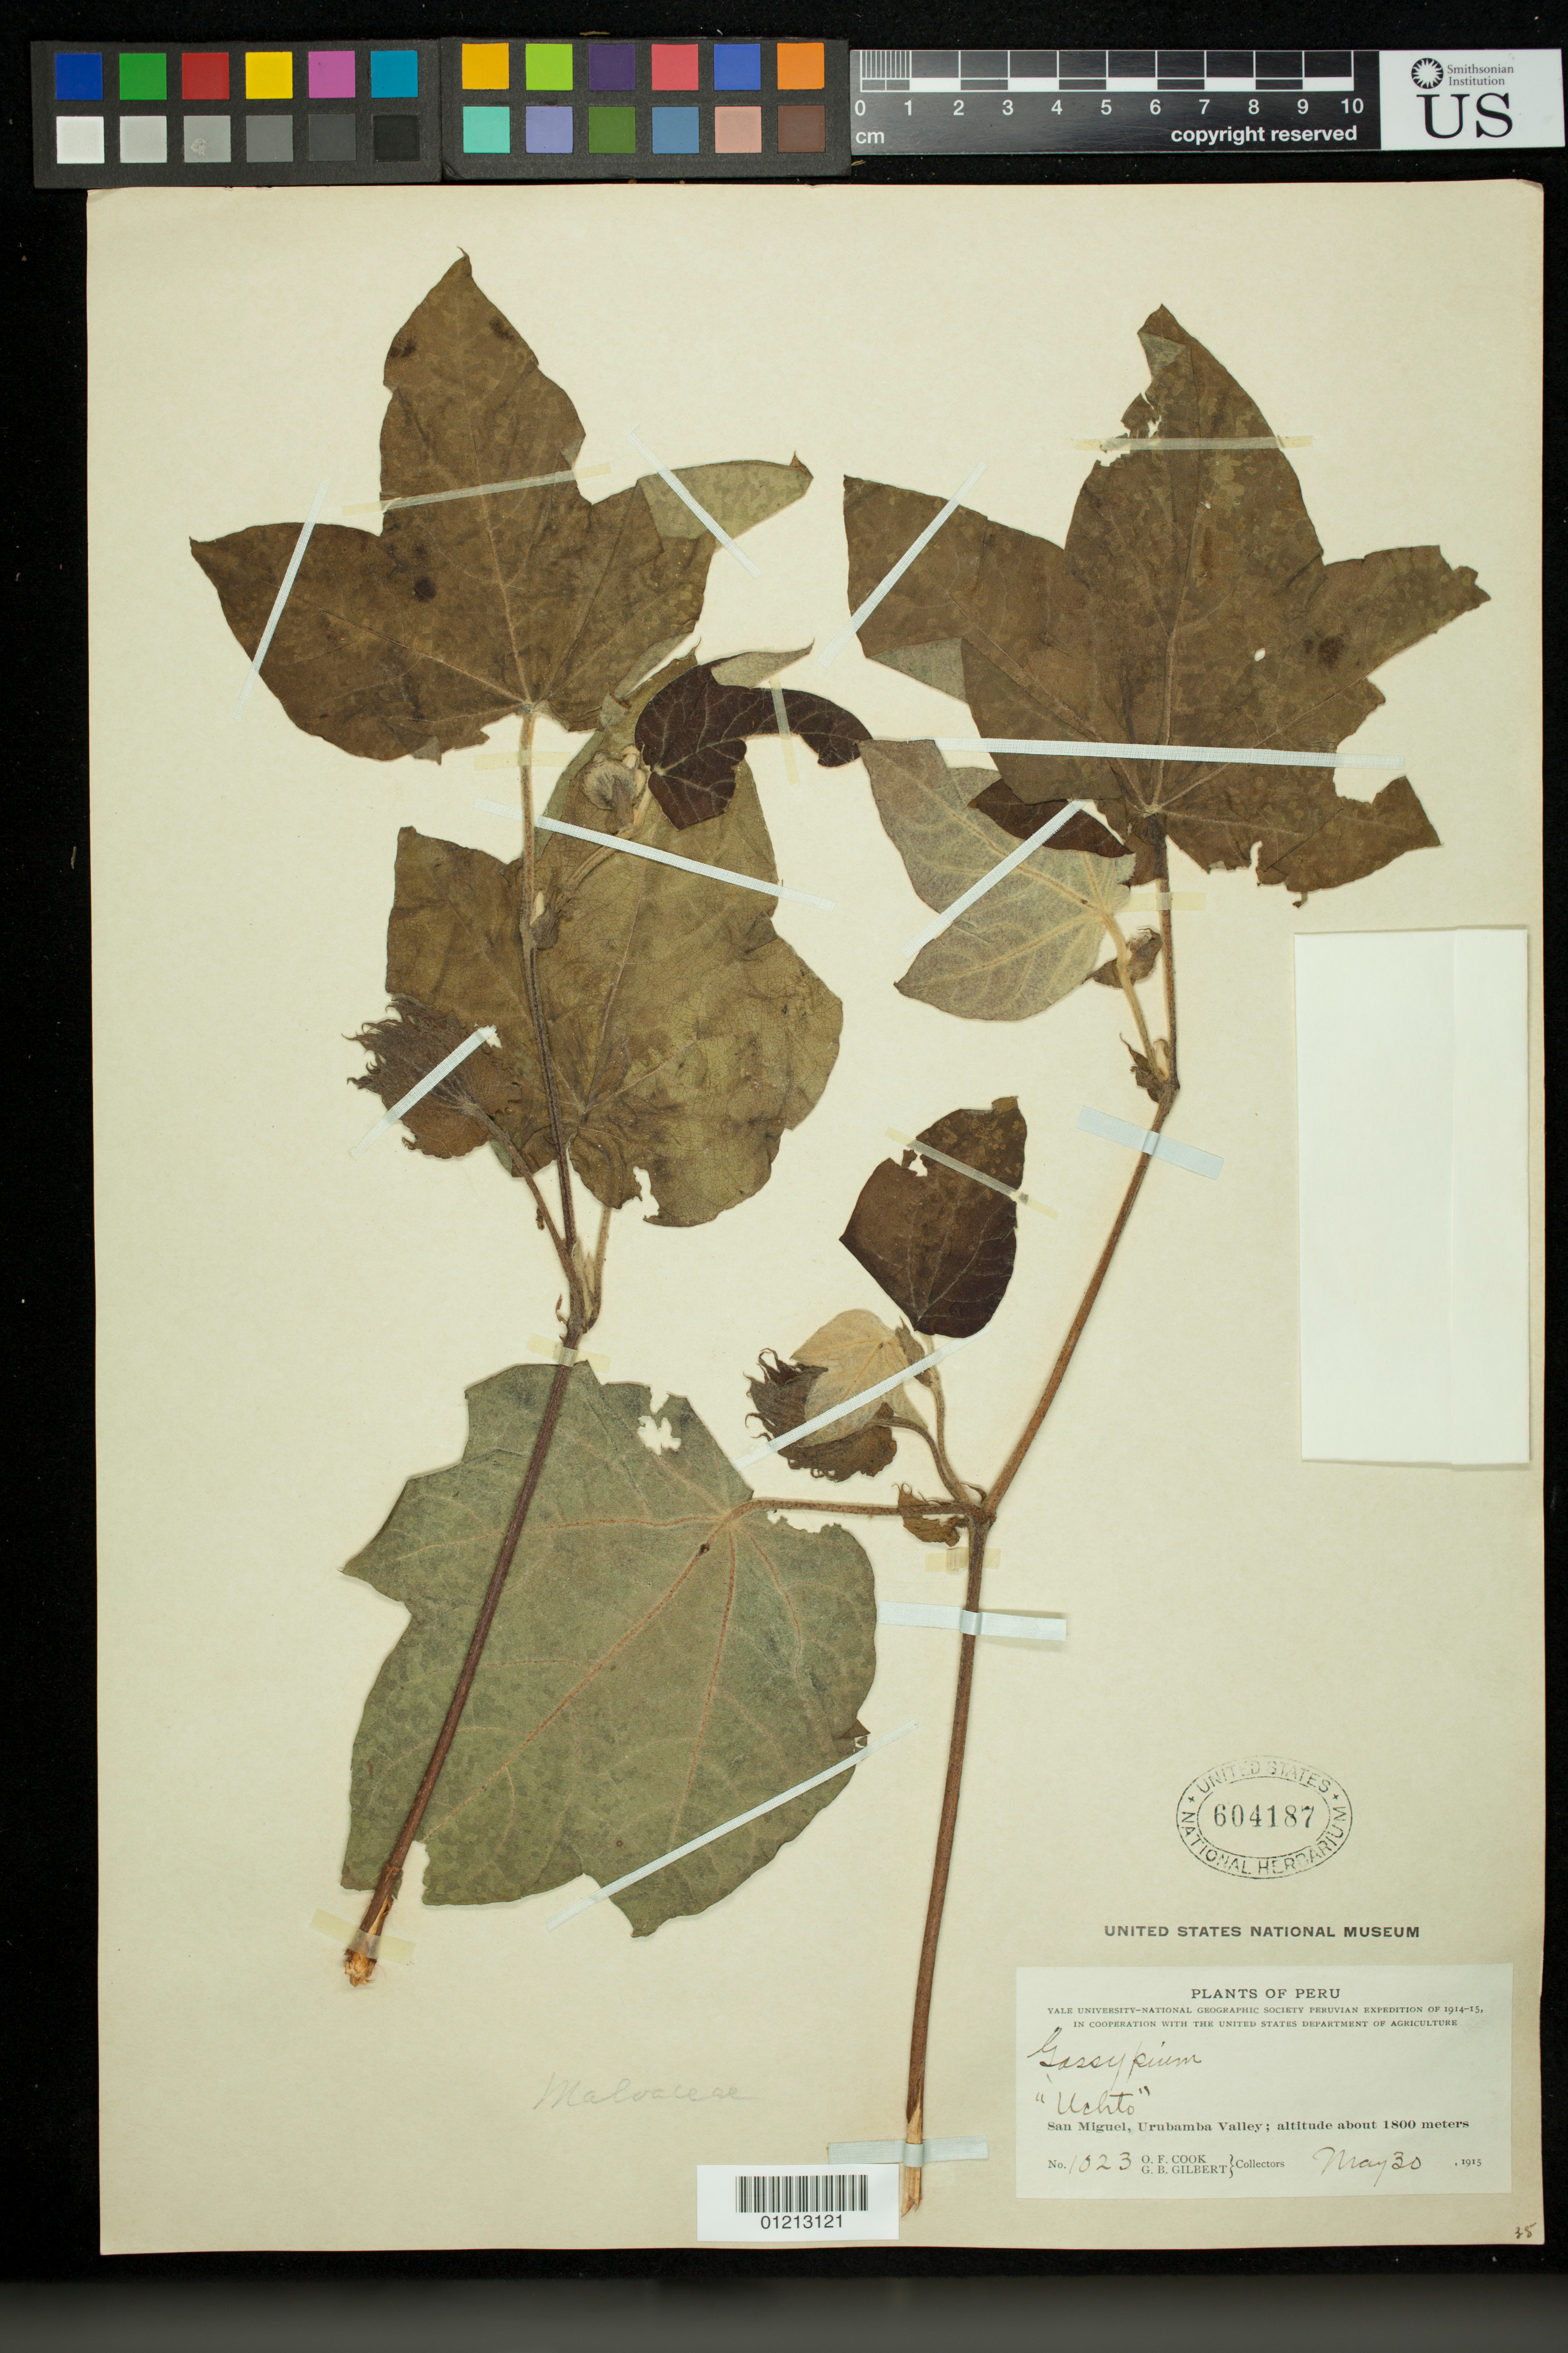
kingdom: Plantae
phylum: Tracheophyta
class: Magnoliopsida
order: Malvales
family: Malvaceae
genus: Gossypium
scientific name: Gossypium sp.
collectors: O. F. Cook & G. B. Gilbert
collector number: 1023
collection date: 1915-05-30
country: Peru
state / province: Cajamarca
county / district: San Miguel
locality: Urubamba Valley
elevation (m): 1800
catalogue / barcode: US 604187